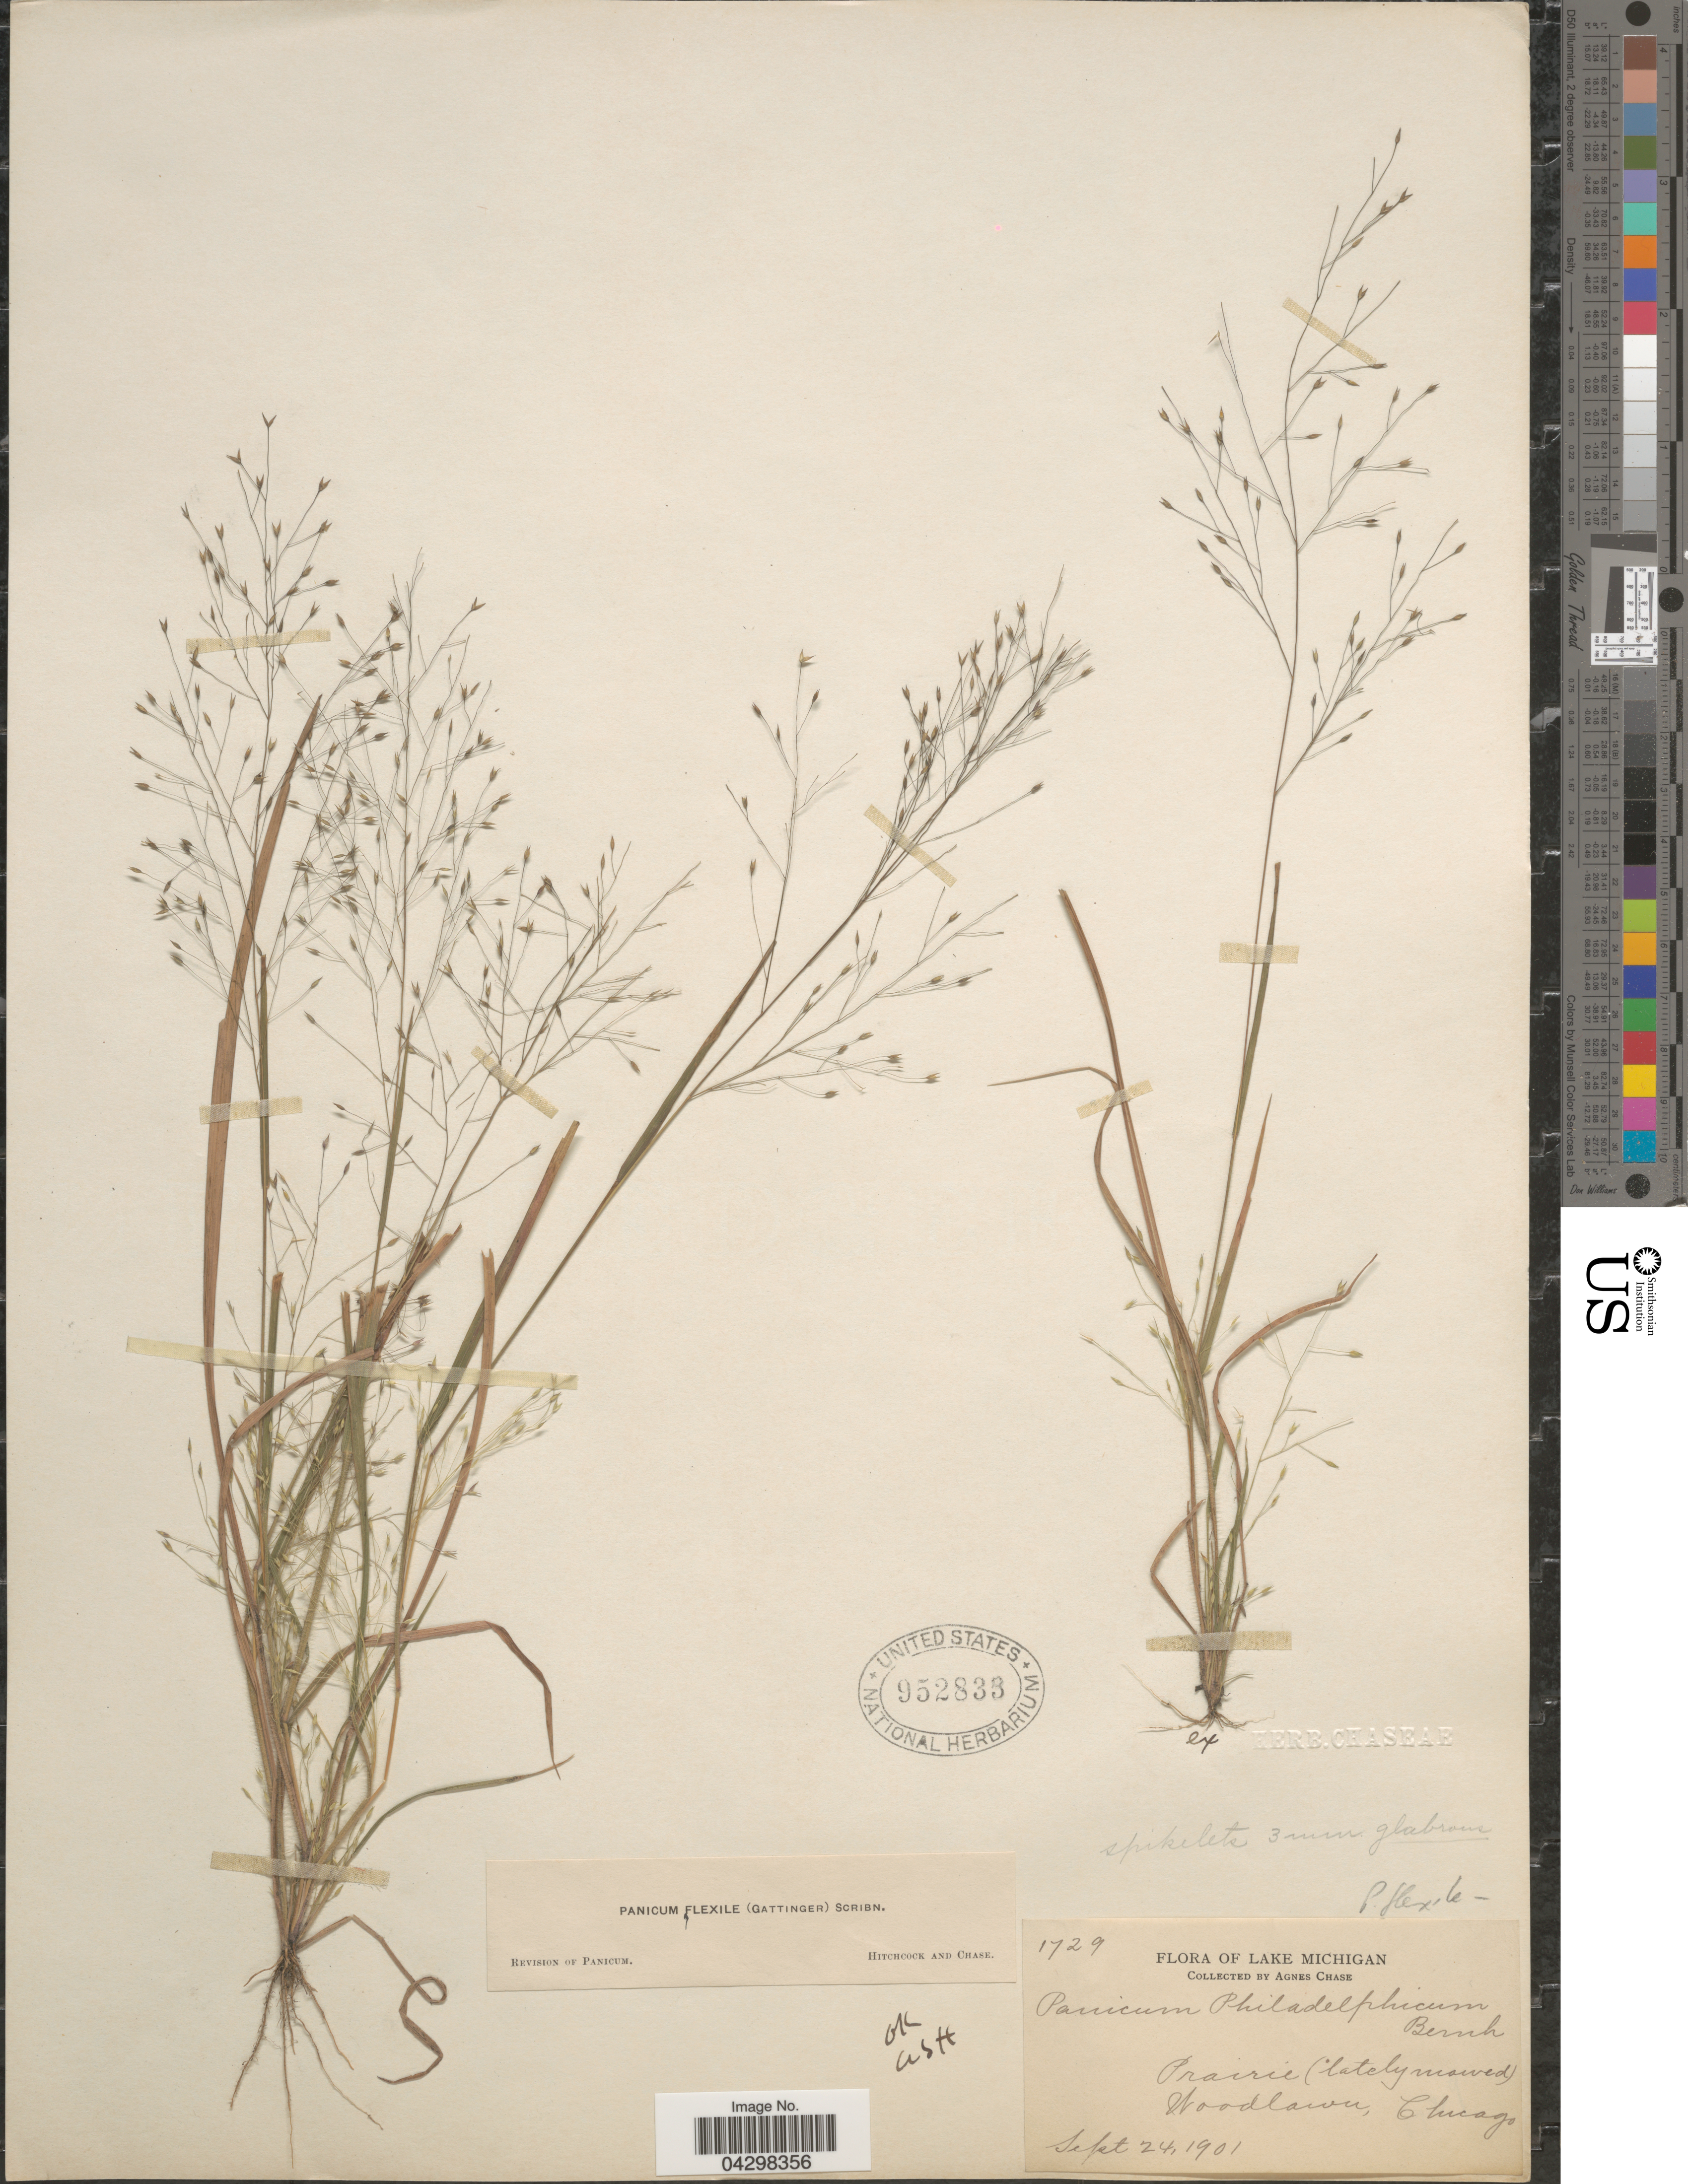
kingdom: Plantae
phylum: Tracheophyta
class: Liliopsida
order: Poales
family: Poaceae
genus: Panicum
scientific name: Panicum flexile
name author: (Gatt.) Scribn.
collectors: A. Chase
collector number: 1729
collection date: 1901-09-24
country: United States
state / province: Illinois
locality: Lake Michigan. Prairie (lately mowed) Woodlawn, Chicago.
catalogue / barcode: US 952833